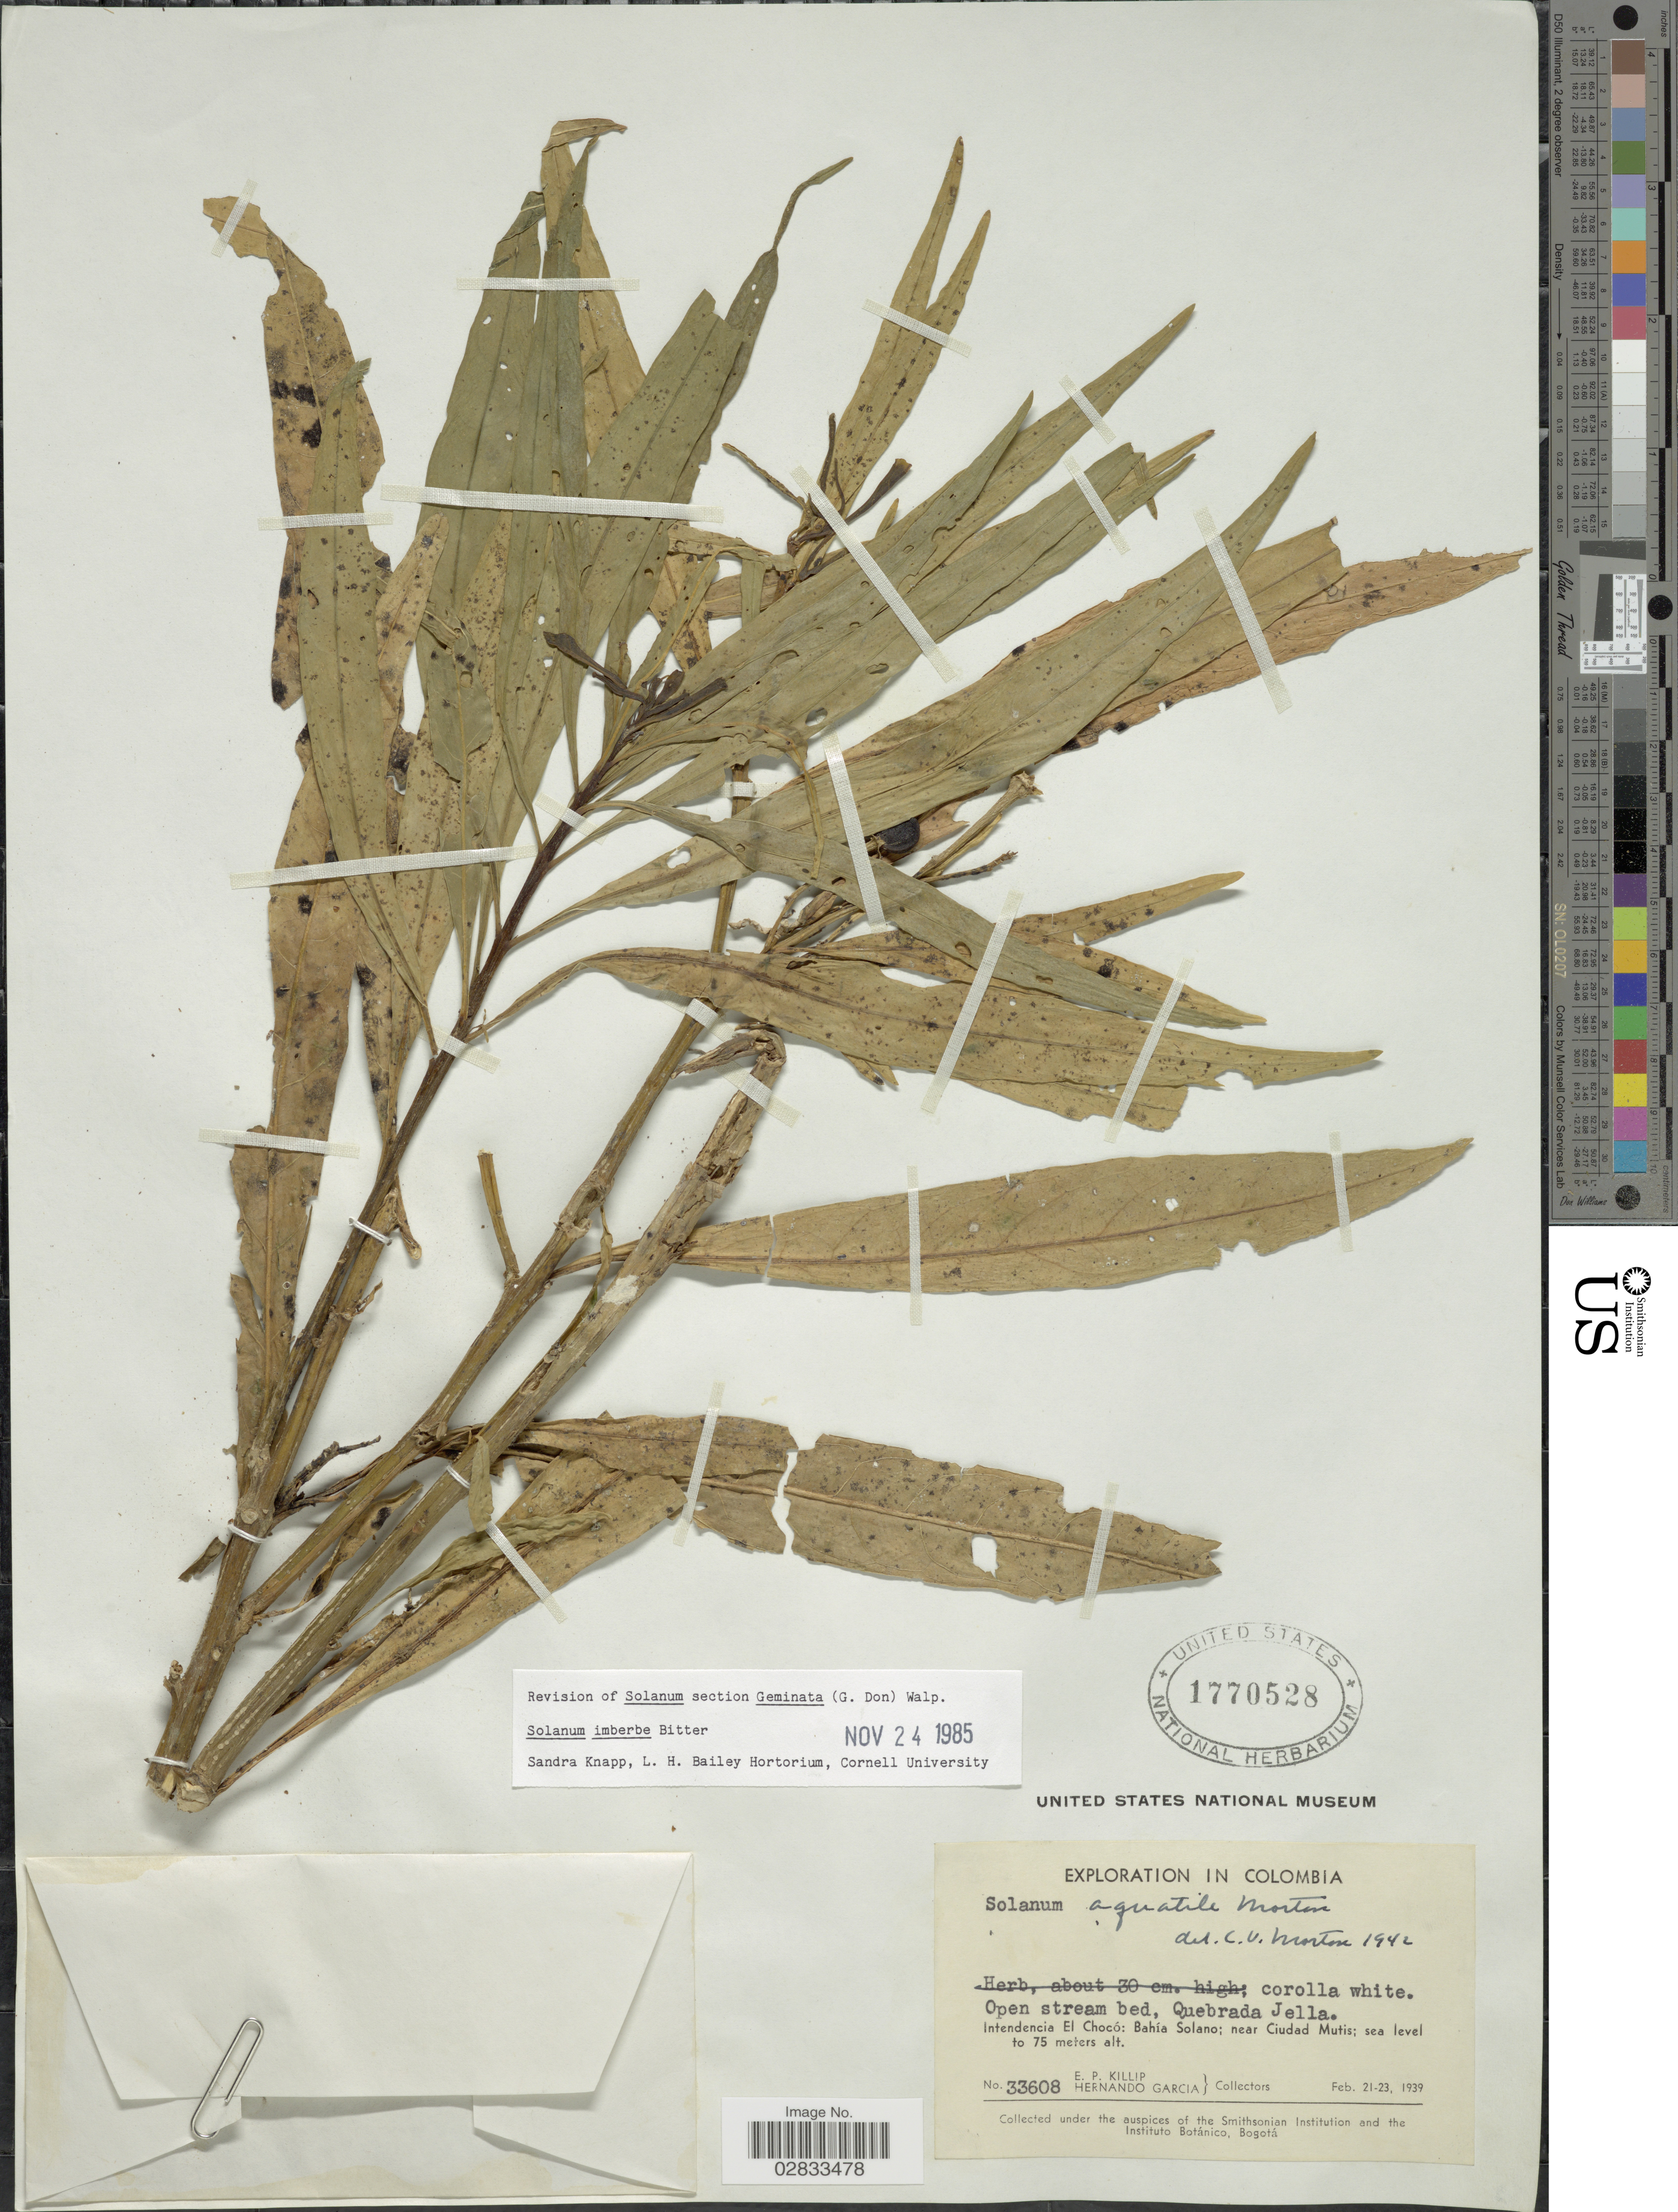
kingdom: Plantae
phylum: Tracheophyta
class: Magnoliopsida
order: Solanales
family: Solanaceae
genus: Solanum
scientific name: Solanum imberbe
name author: Bitter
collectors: E. P. Killip & H. Garcia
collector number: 33608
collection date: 1939-02-21/1939-02-23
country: Colombia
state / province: Chocó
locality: Quebrada Jella. Intendencia El Chocó: Bahía Solano; near Ciudad Mutis.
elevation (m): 0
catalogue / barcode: US 1170528